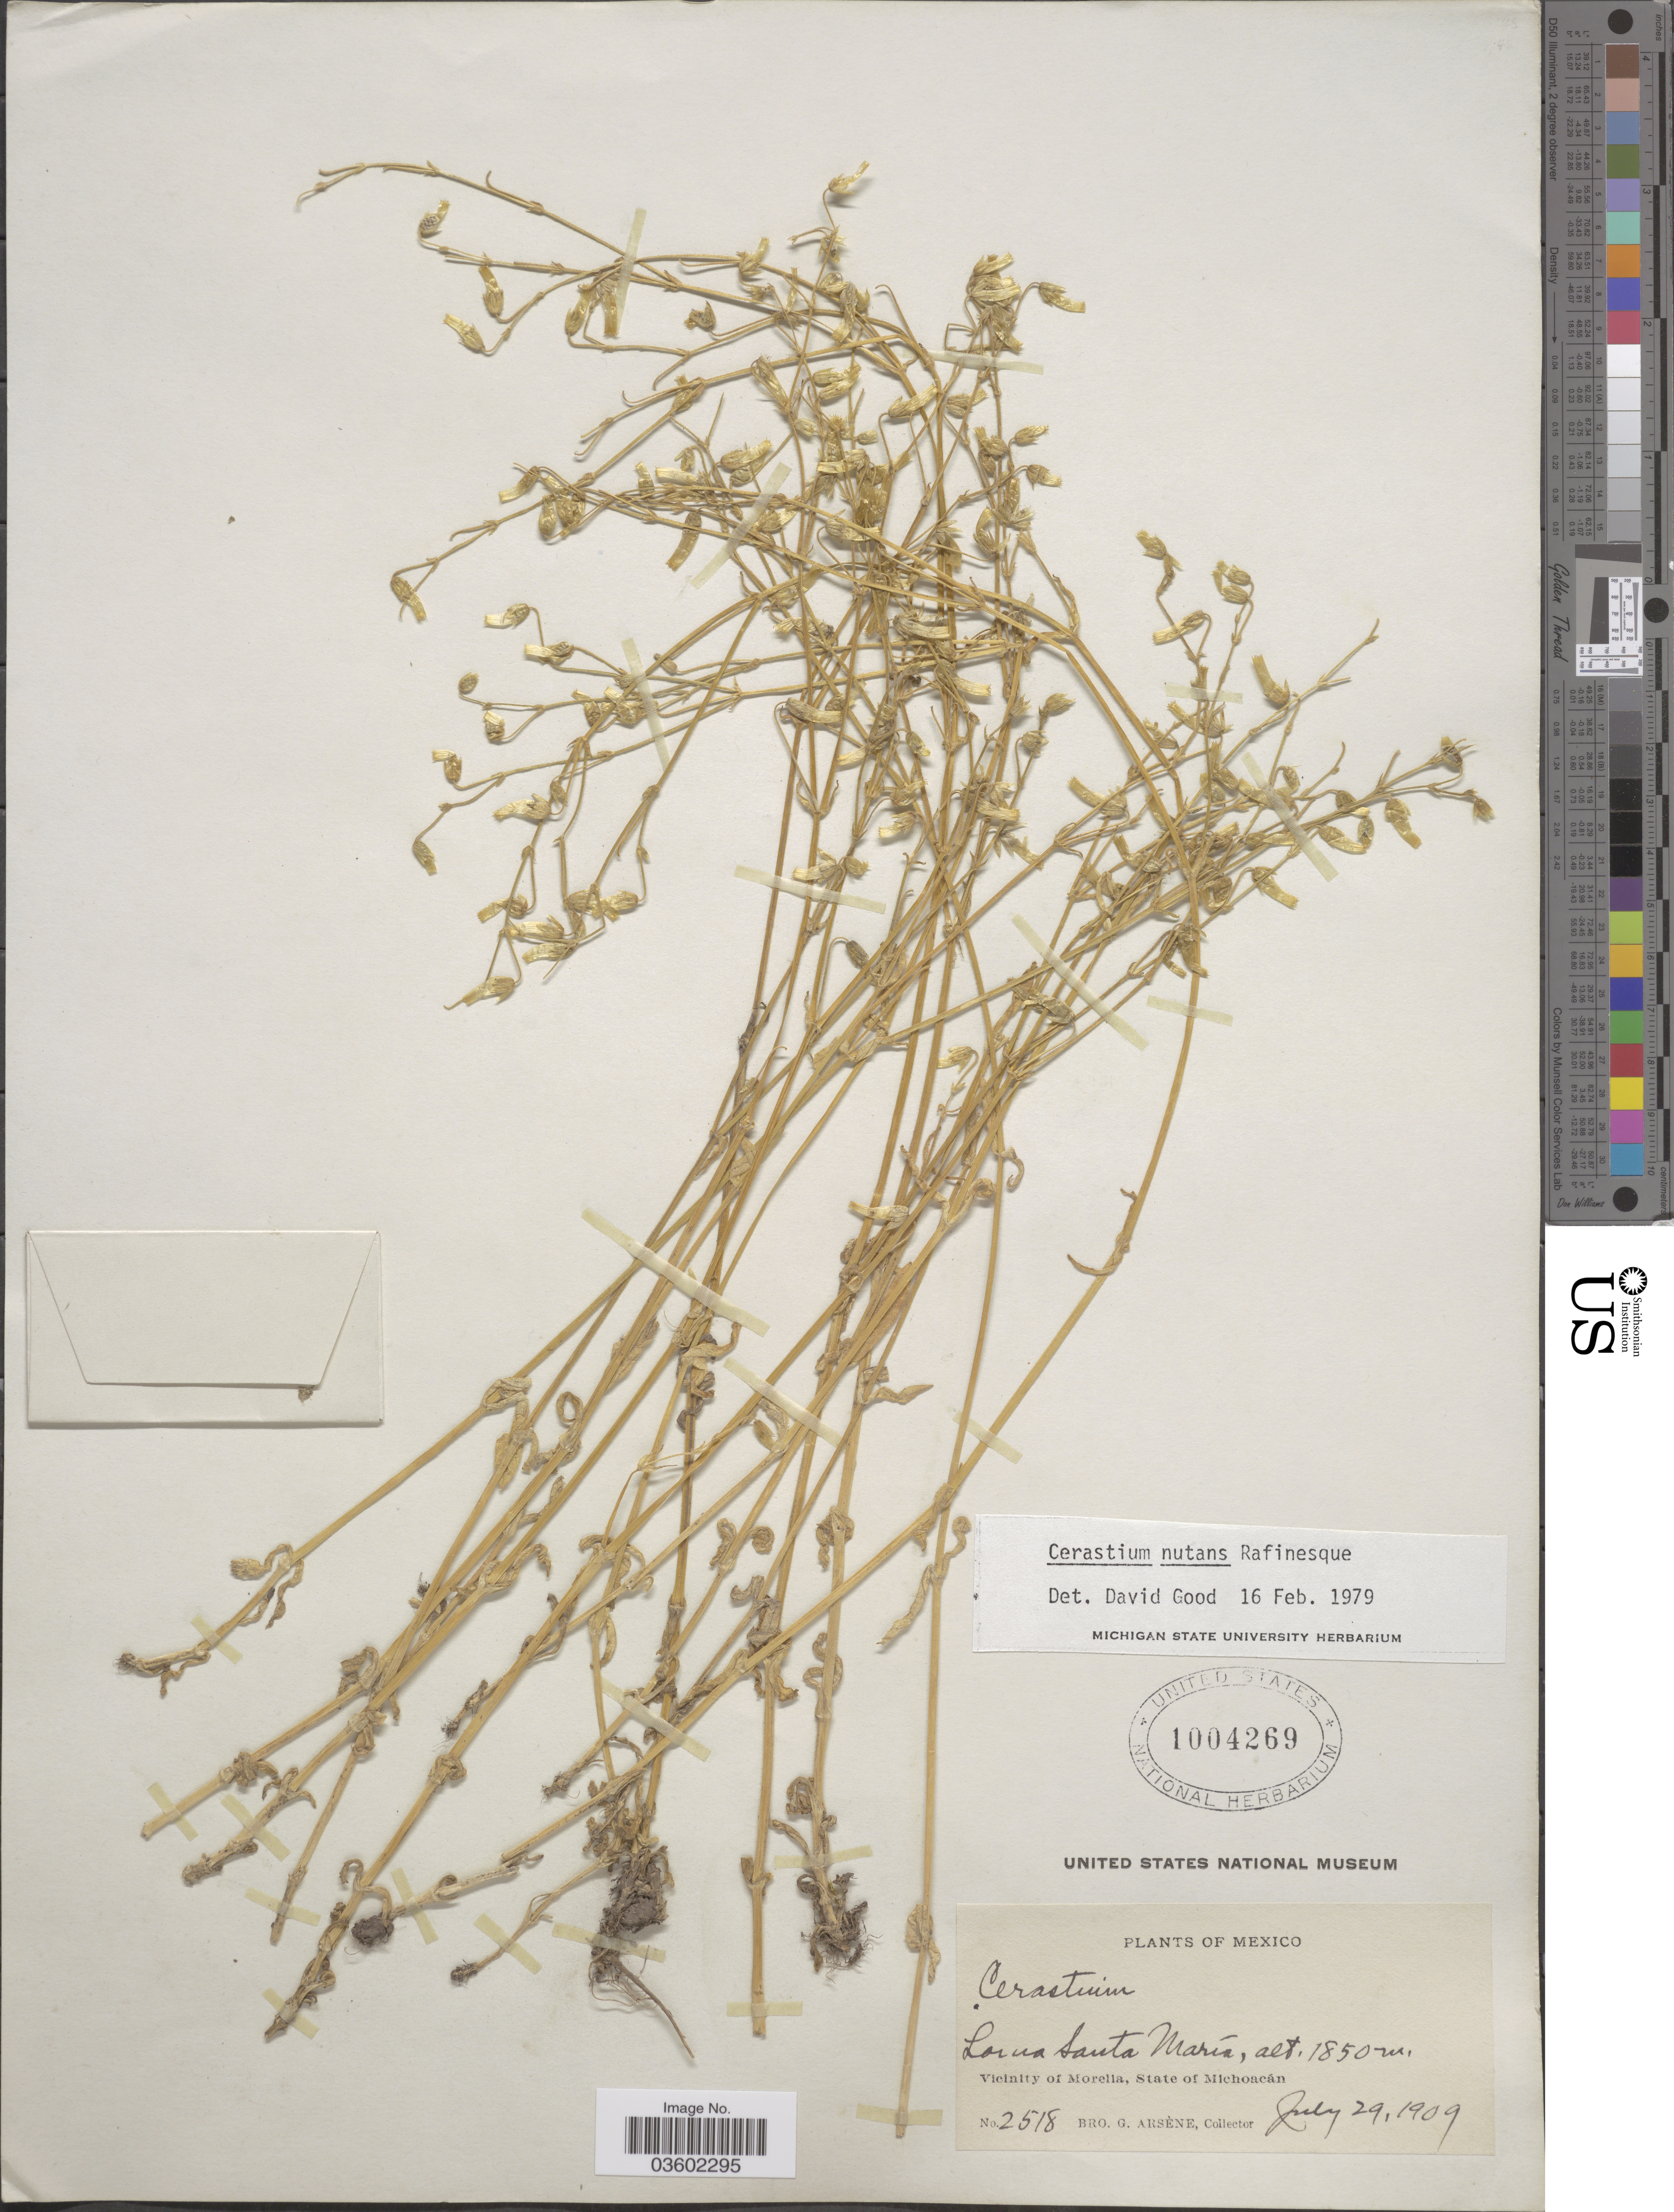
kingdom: Plantae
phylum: Tracheophyta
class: Magnoliopsida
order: Caryophyllales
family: Caryophyllaceae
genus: Cerastium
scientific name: Cerastium nutans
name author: Raf.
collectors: Bro. G. Arsène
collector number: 2518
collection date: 1909-07-29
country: Mexico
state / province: Michoacán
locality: Loma Santa María. Vicinity of Morelia.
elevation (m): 1850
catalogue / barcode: US 1004269